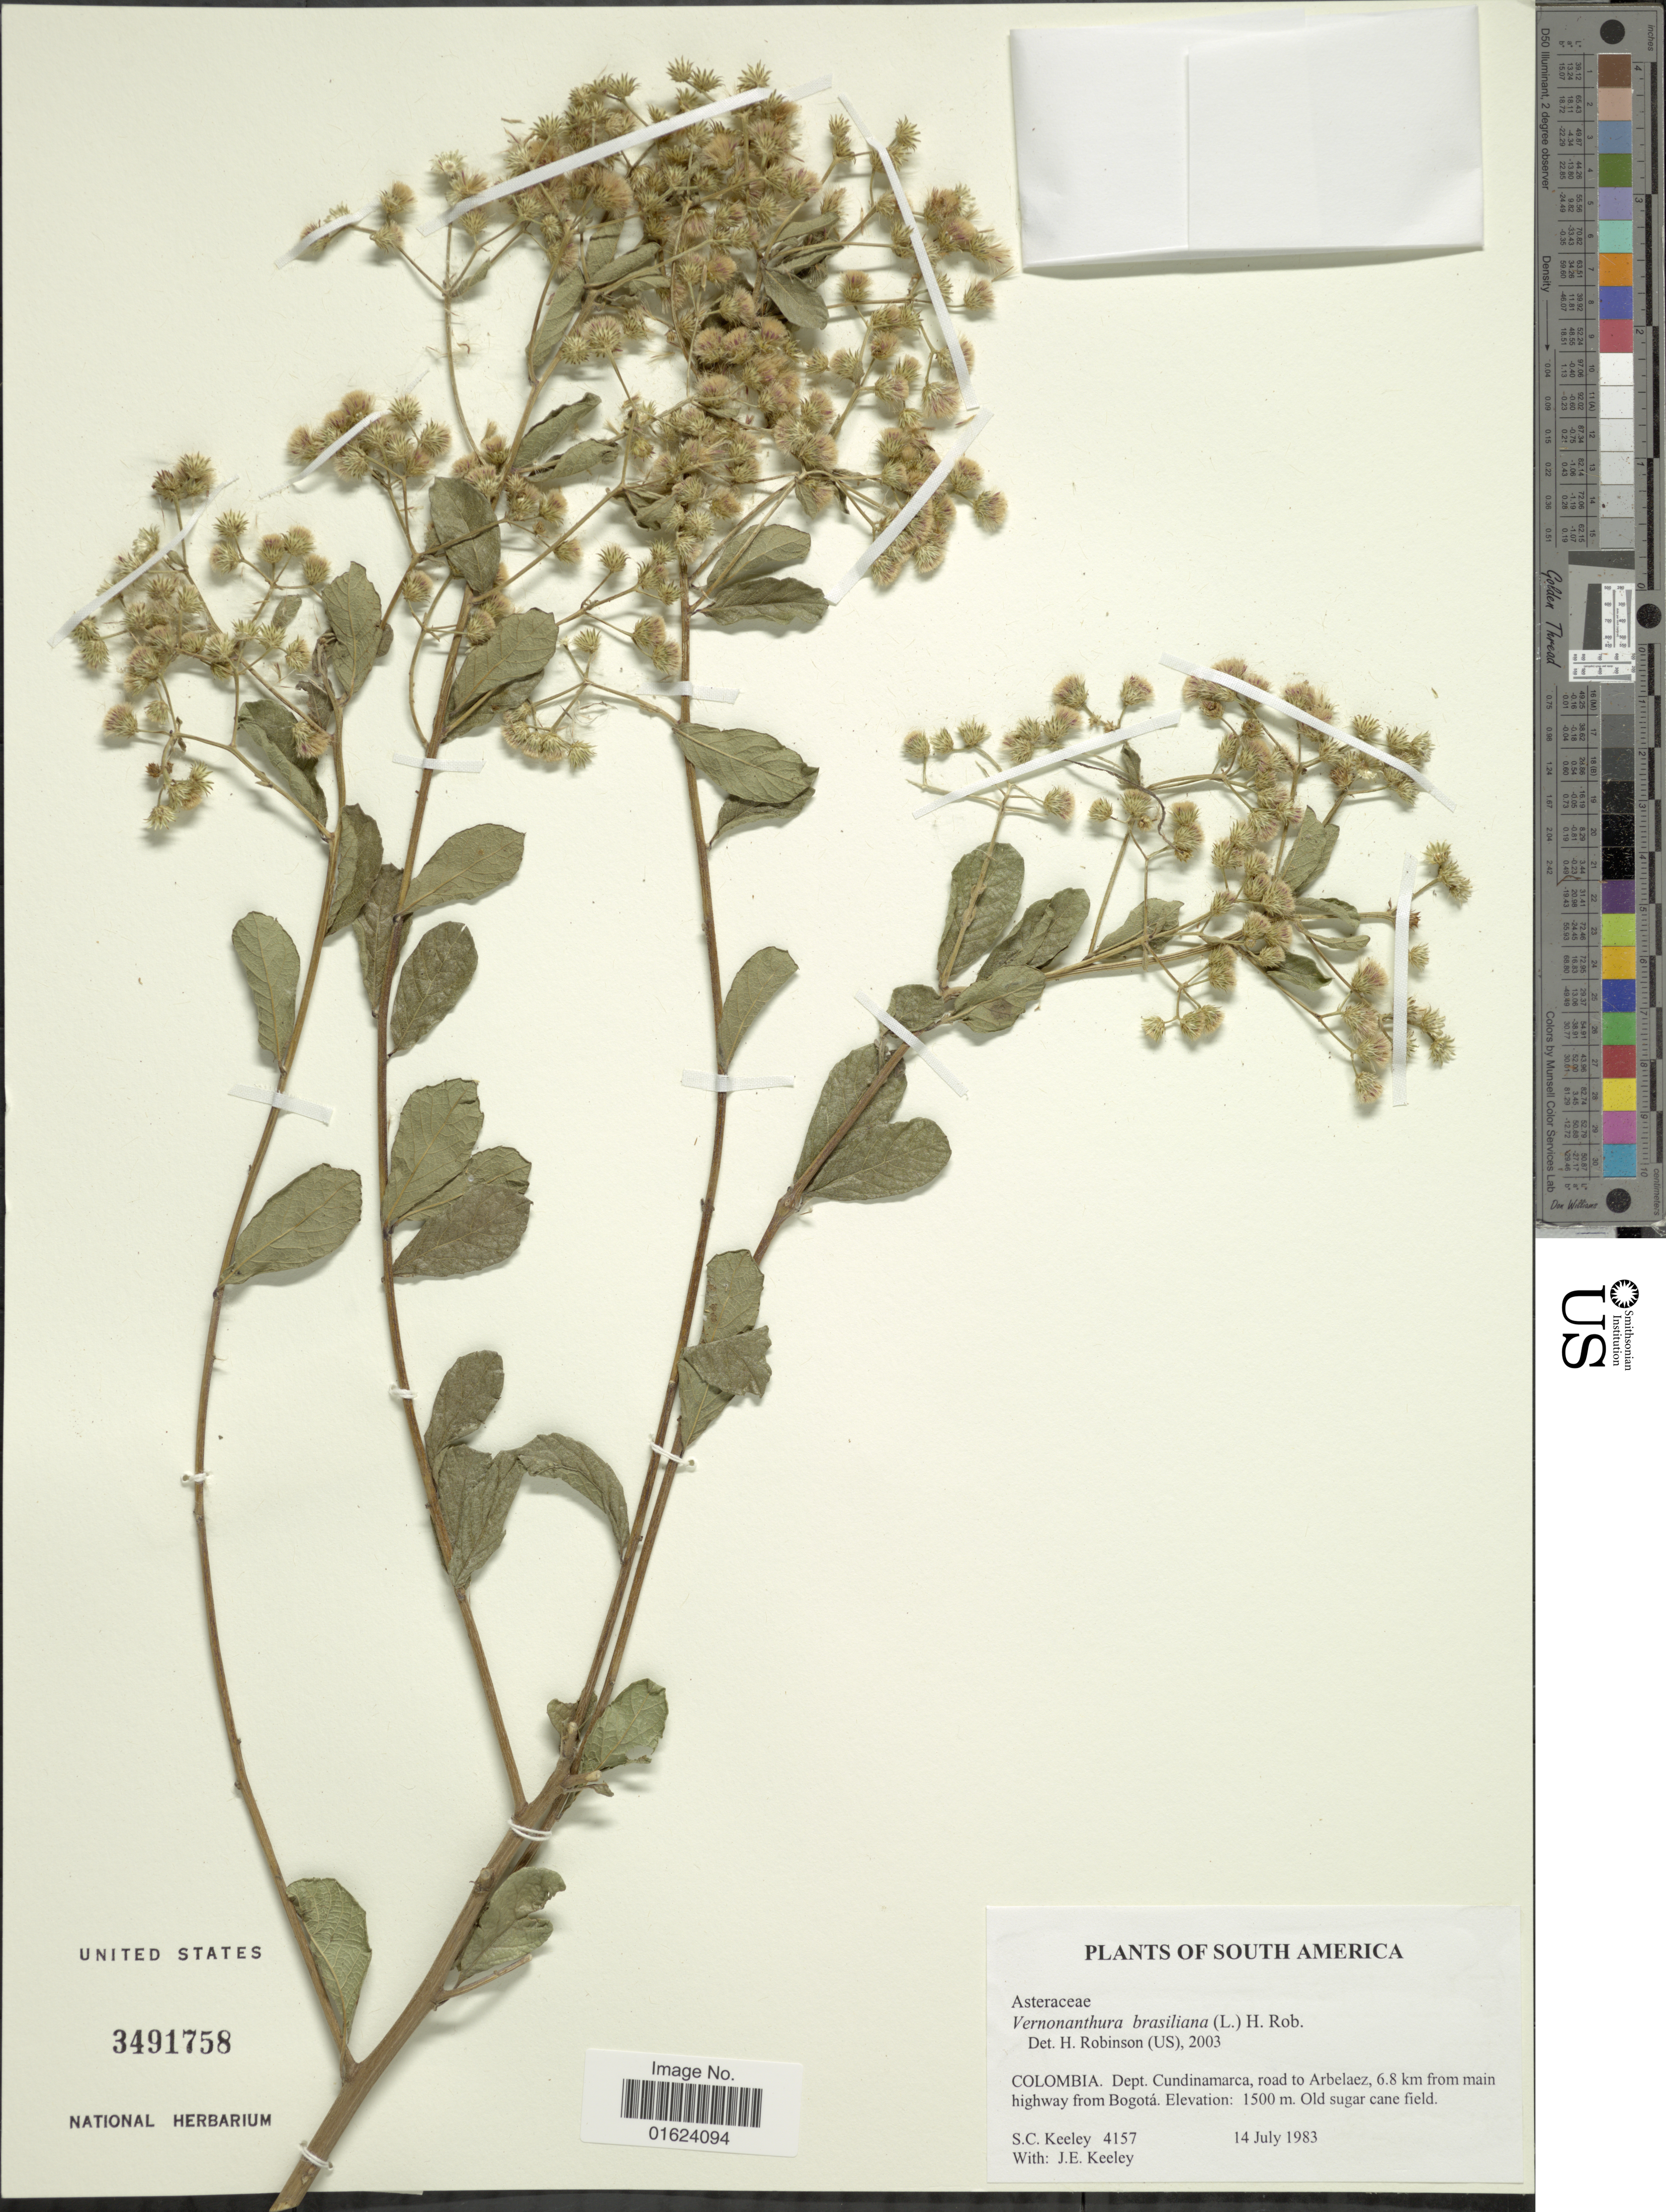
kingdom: Plantae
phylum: Tracheophyta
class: Magnoliopsida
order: Asterales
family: Asteraceae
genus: Vernonia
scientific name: Vernonia brasiliana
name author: (L.) Druce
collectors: S. C. Keeley & J. E. Keeley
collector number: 4157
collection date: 1983-07-14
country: Colombia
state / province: Cundinamarca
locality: Colombia. Dept. Cundinamarca, road to Arbelaez, 6.8 km from main highway from Bogoto.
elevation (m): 1500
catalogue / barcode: US 3491758